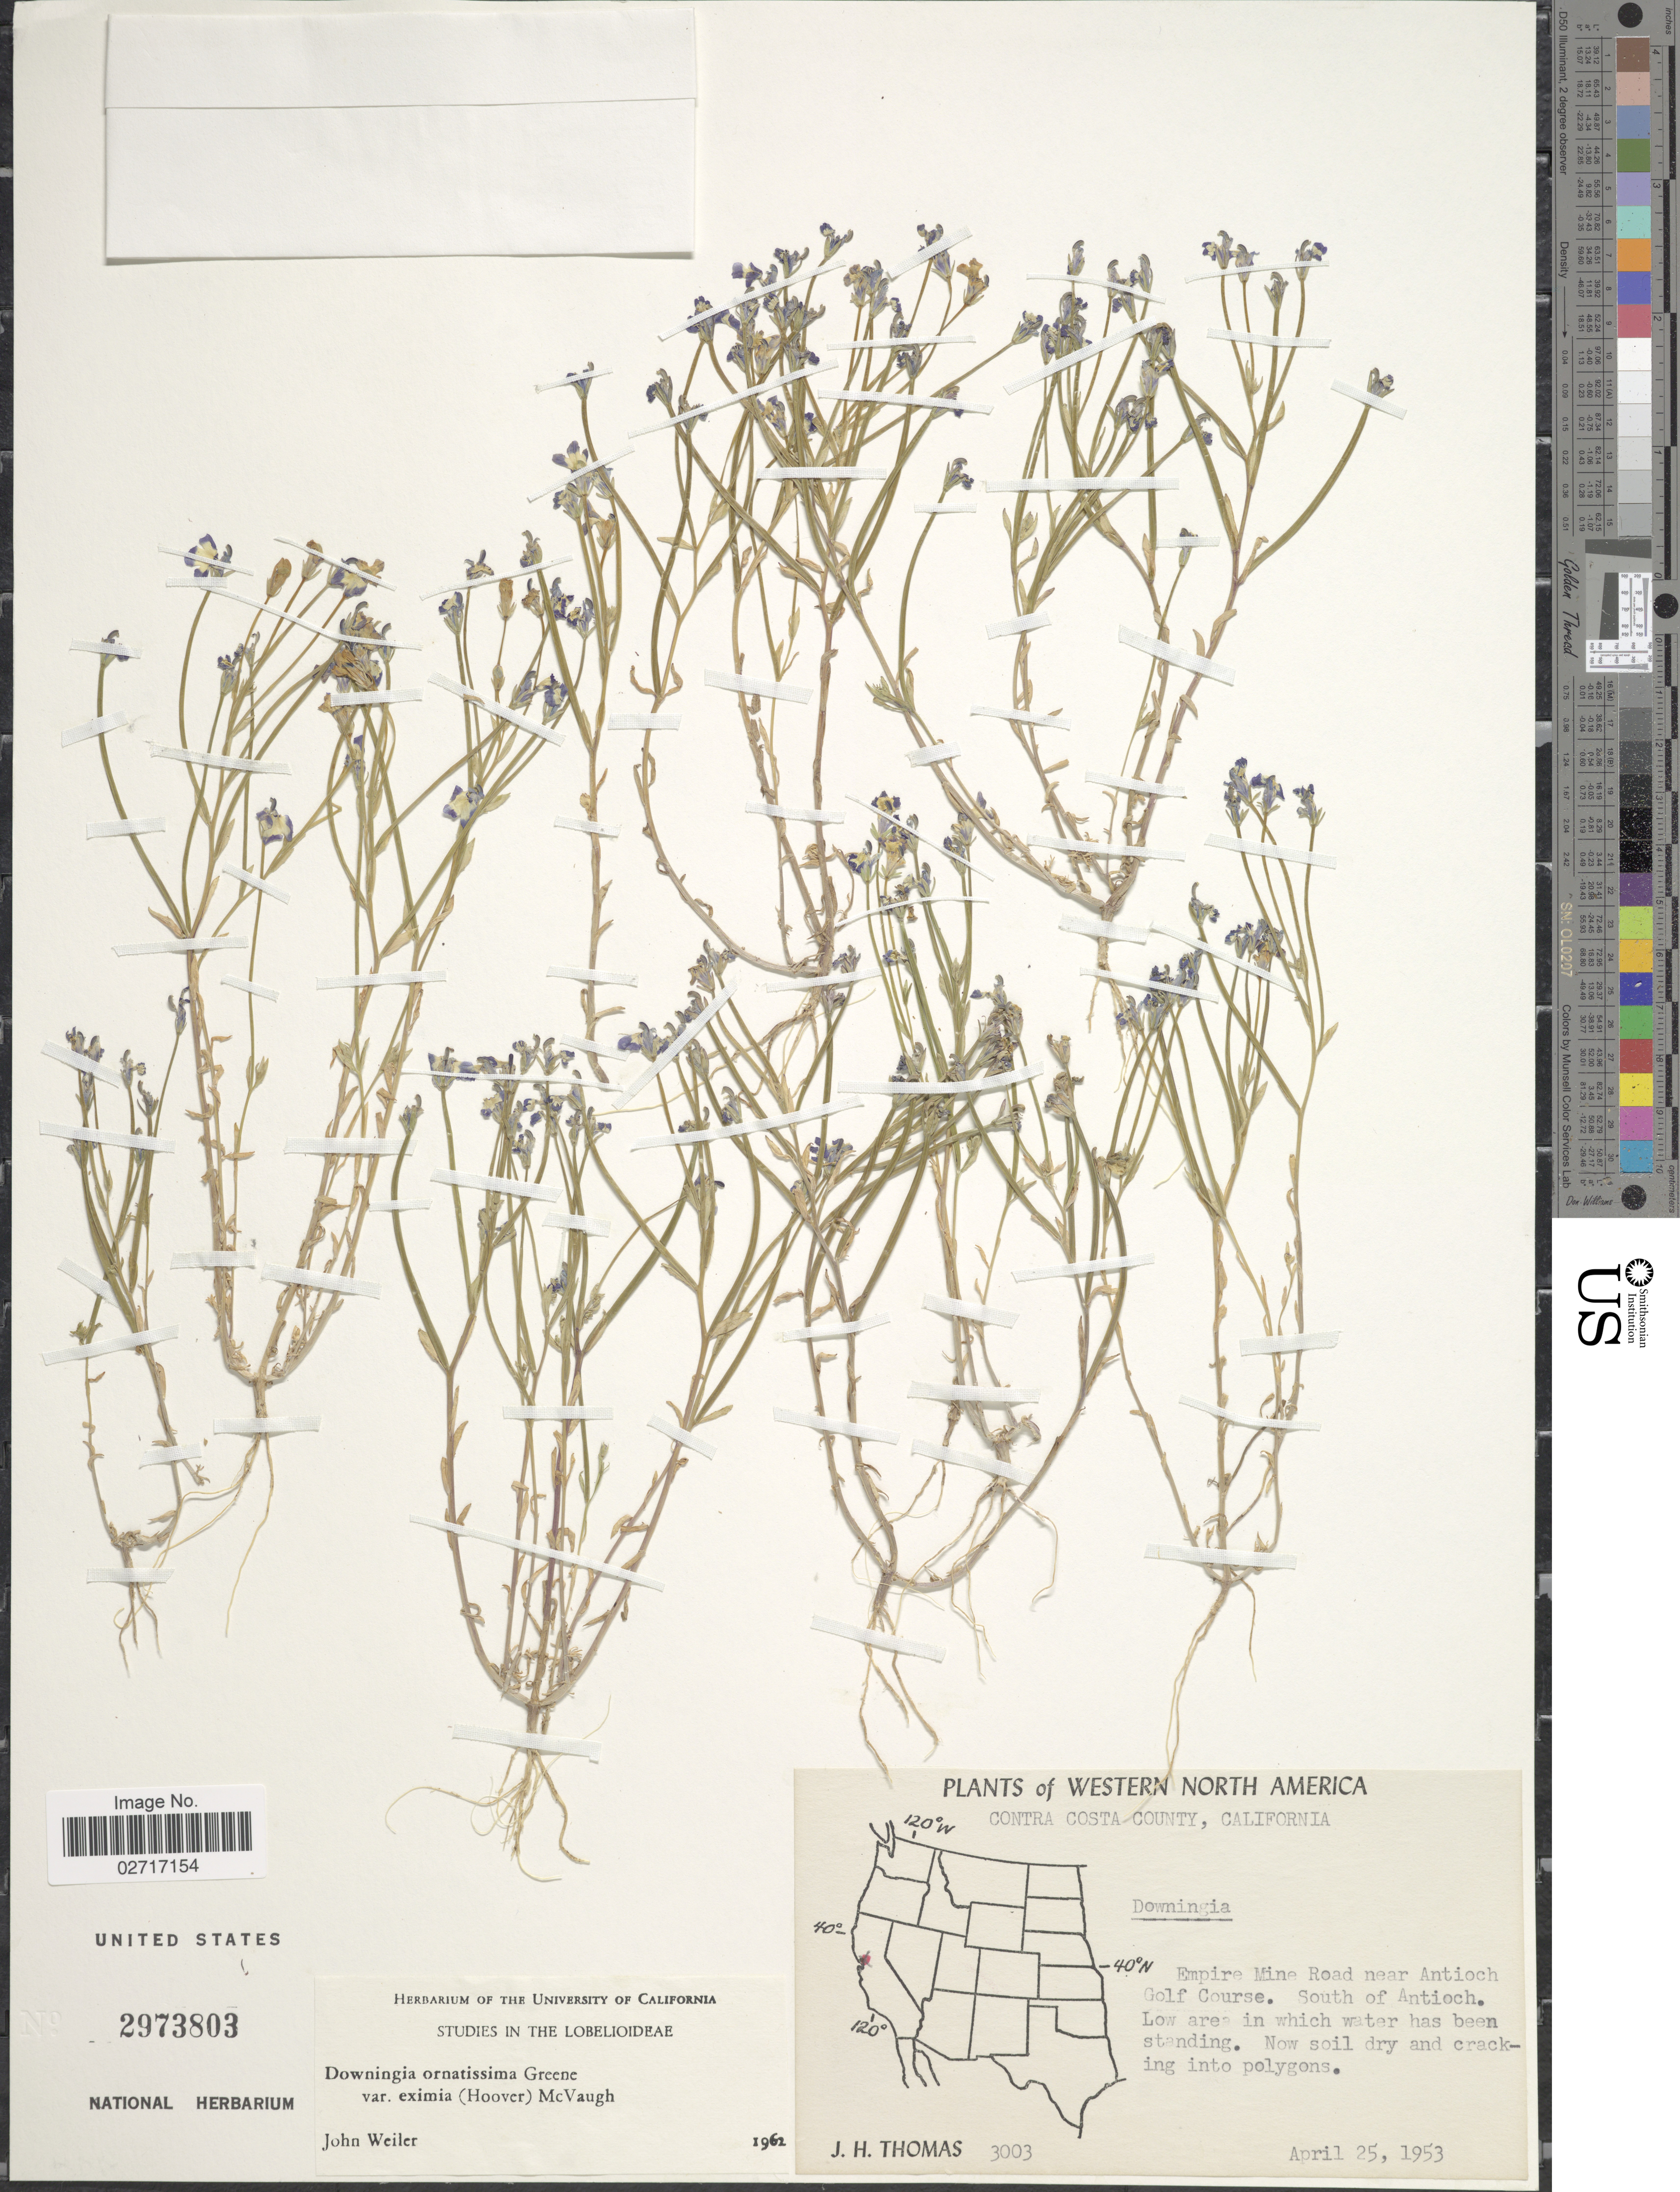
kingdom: Plantae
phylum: Tracheophyta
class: Magnoliopsida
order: Asterales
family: Campanulaceae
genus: Downingia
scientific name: Downingia ornatissima var. eximia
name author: (Hoover) McVaugh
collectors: J. H. Thomas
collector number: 3003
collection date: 1953-04-25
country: United States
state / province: California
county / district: Contra Costa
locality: Western North America. Contra Costa County. Empire Mine Road near Antioch Golf Course. South of Antioch.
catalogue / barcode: US 2973803